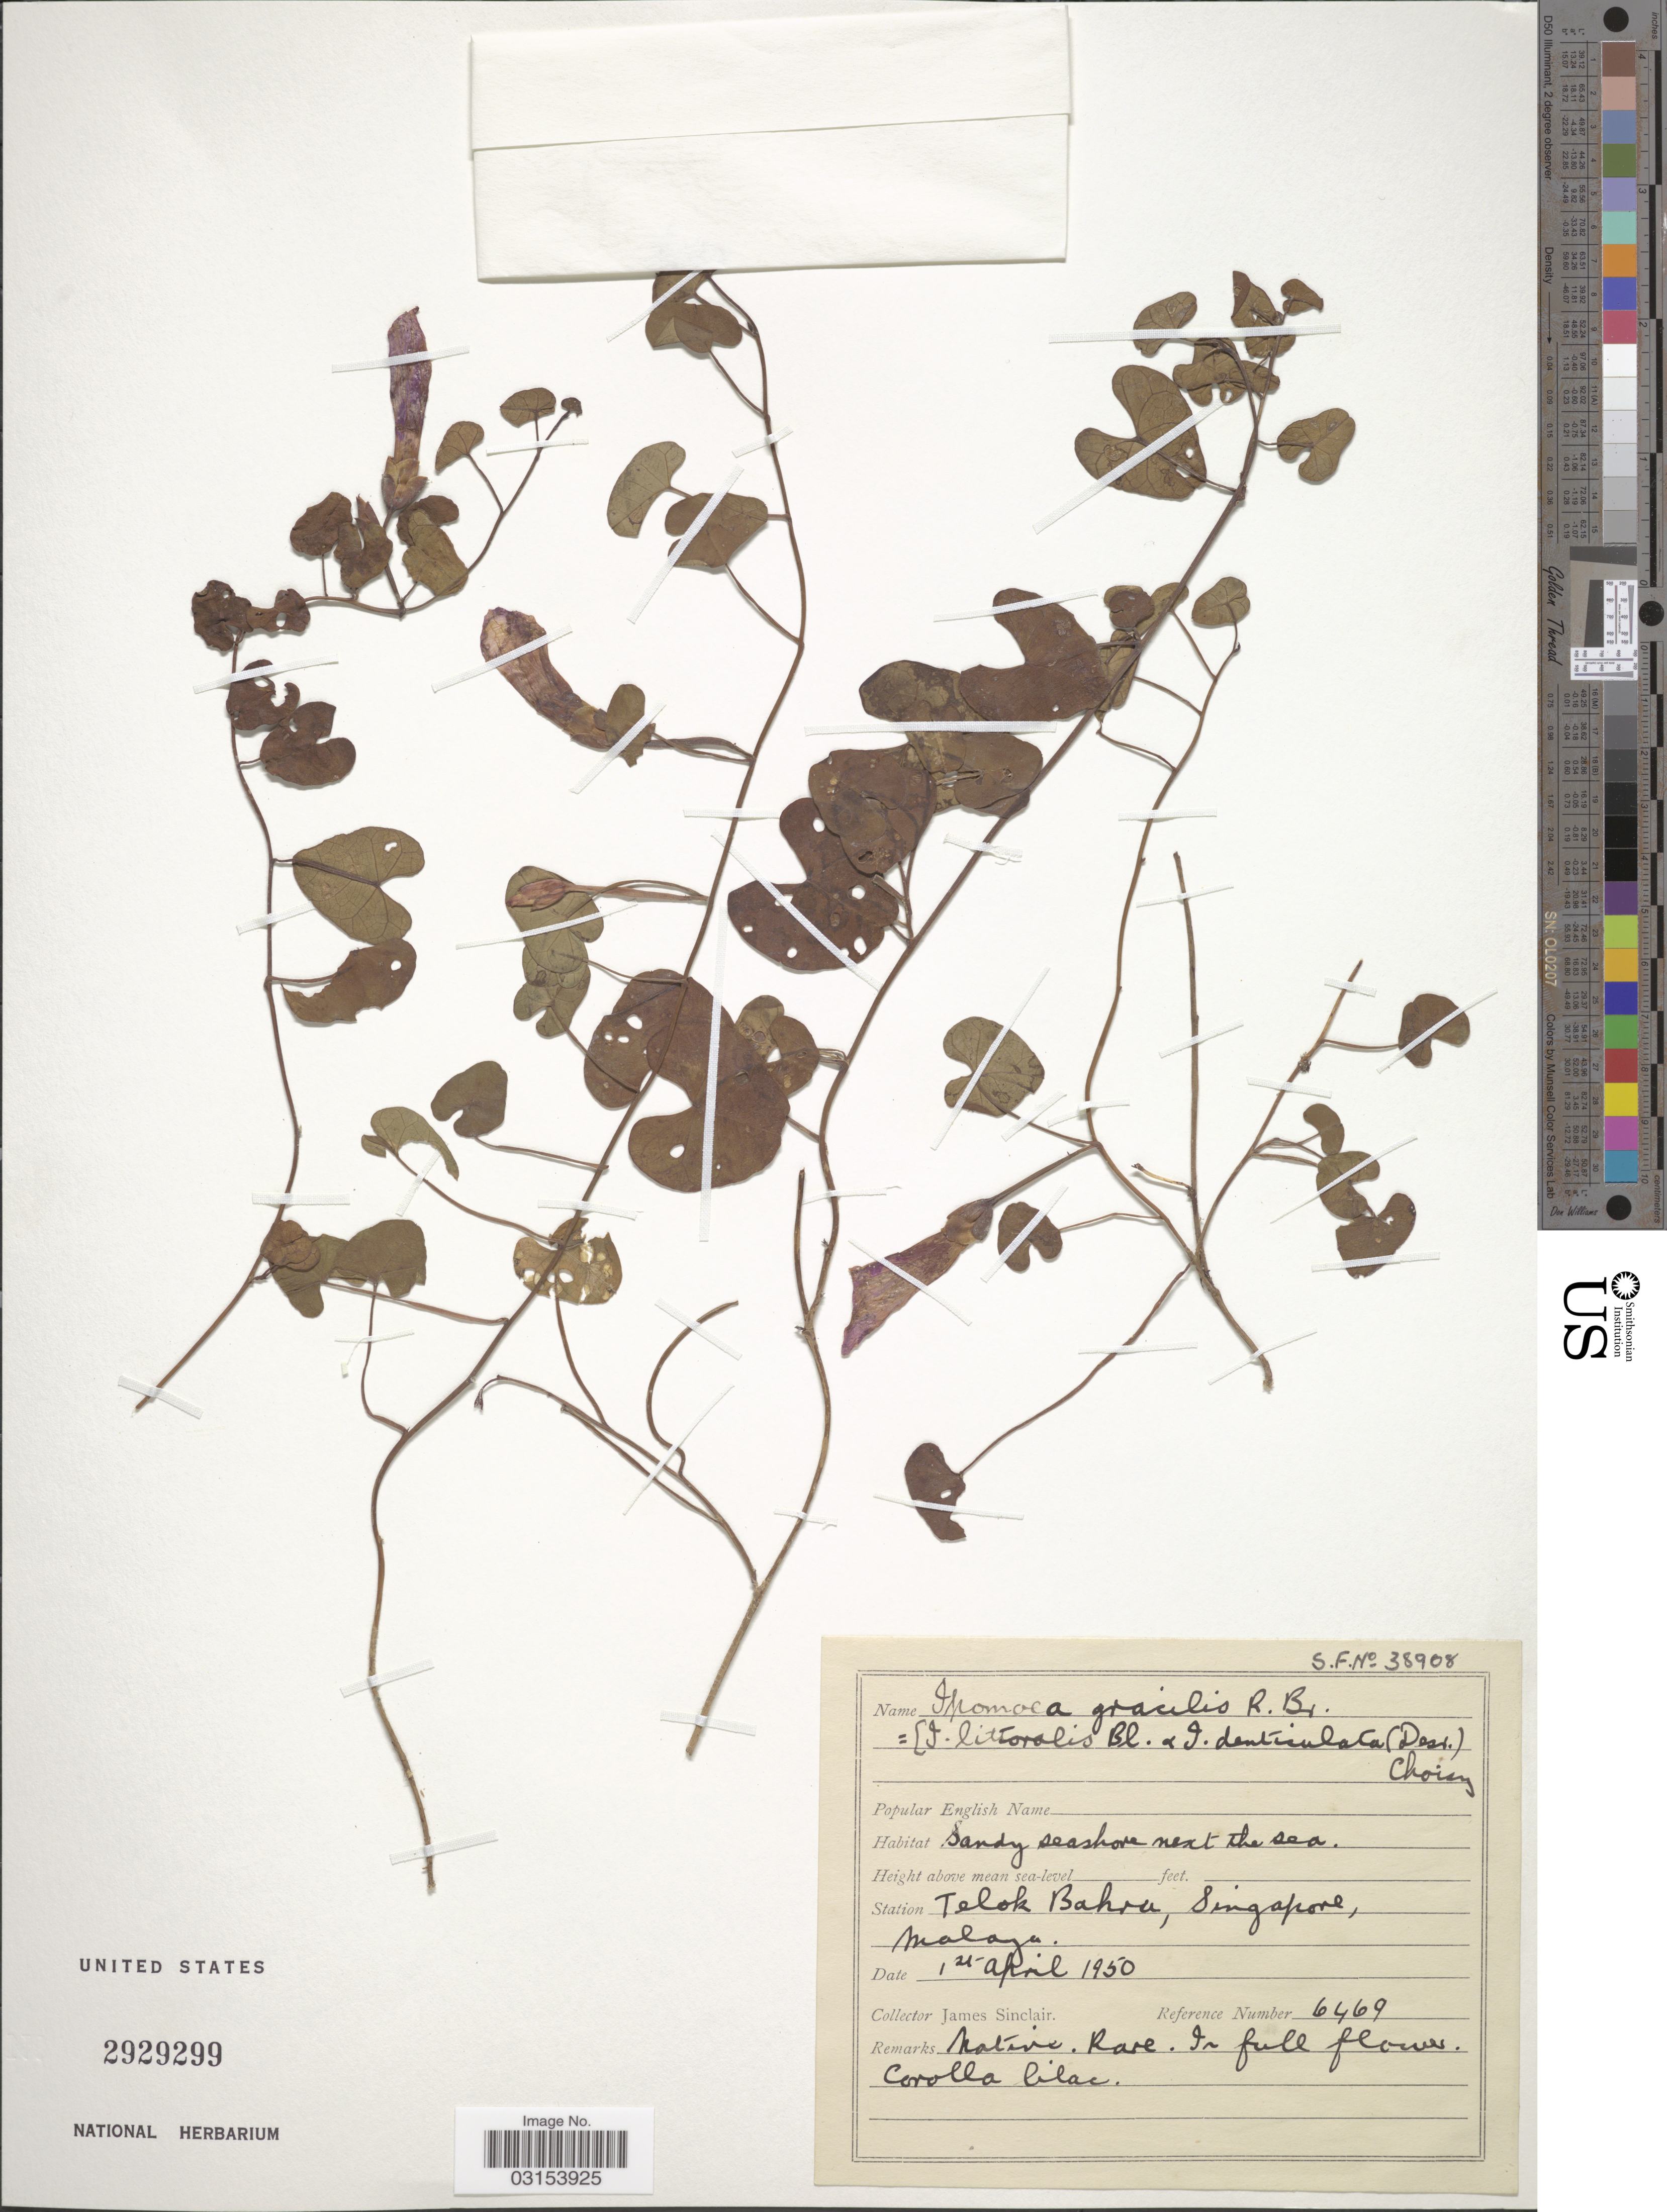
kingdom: Plantae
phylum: Tracheophyta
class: Magnoliopsida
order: Solanales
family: Convolvulaceae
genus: Ipomoea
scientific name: Ipomoea littoralis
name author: Blume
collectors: J. Sinclair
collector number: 6469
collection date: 1950-04-01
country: Singapore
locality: Station Telok Bahru, Malaya. Sandy seashore next the sea.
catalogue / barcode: US 2929299